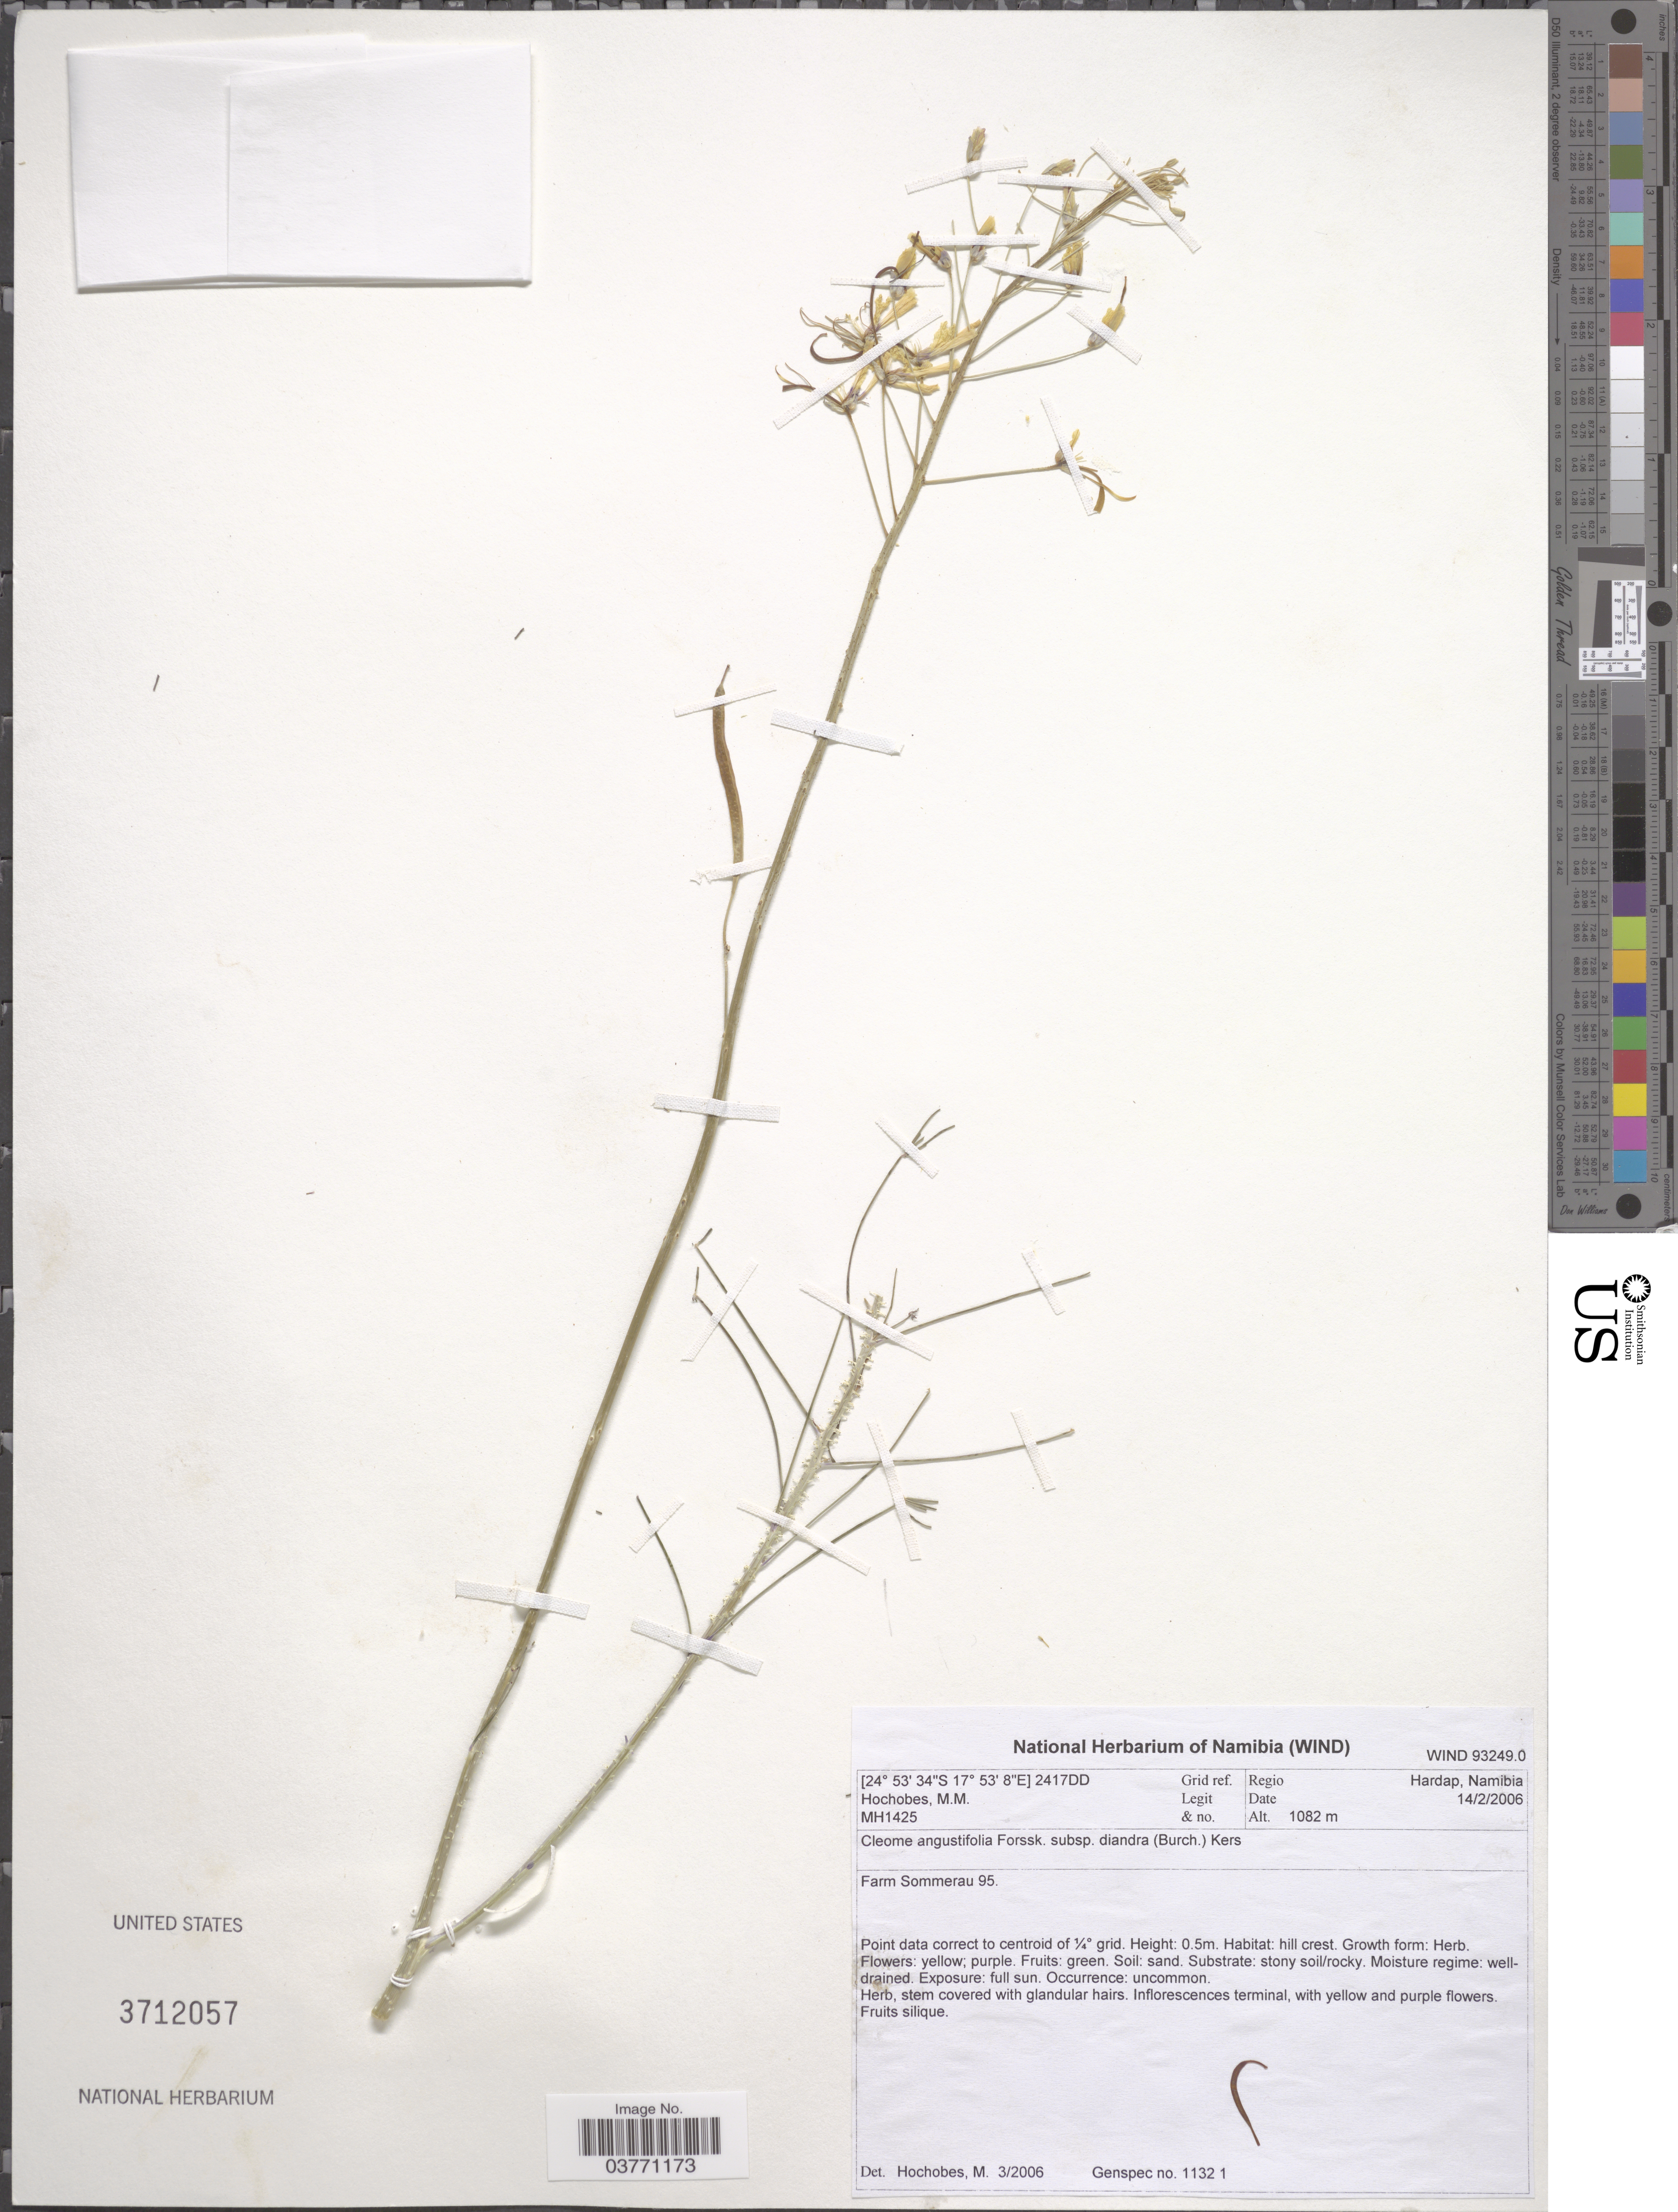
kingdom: Plantae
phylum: Tracheophyta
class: Magnoliopsida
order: Brassicales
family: Cleomaceae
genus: Coalisina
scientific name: Coalisina angustifolia var. diandra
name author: (Burch.) Roalson & J.C. Hall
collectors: M. Hochobes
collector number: MH1425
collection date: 2006-02-14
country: Namibia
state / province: Hardap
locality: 2417DD Grid ref. Farm Sommerau 95.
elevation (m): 1082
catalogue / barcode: US 3712057